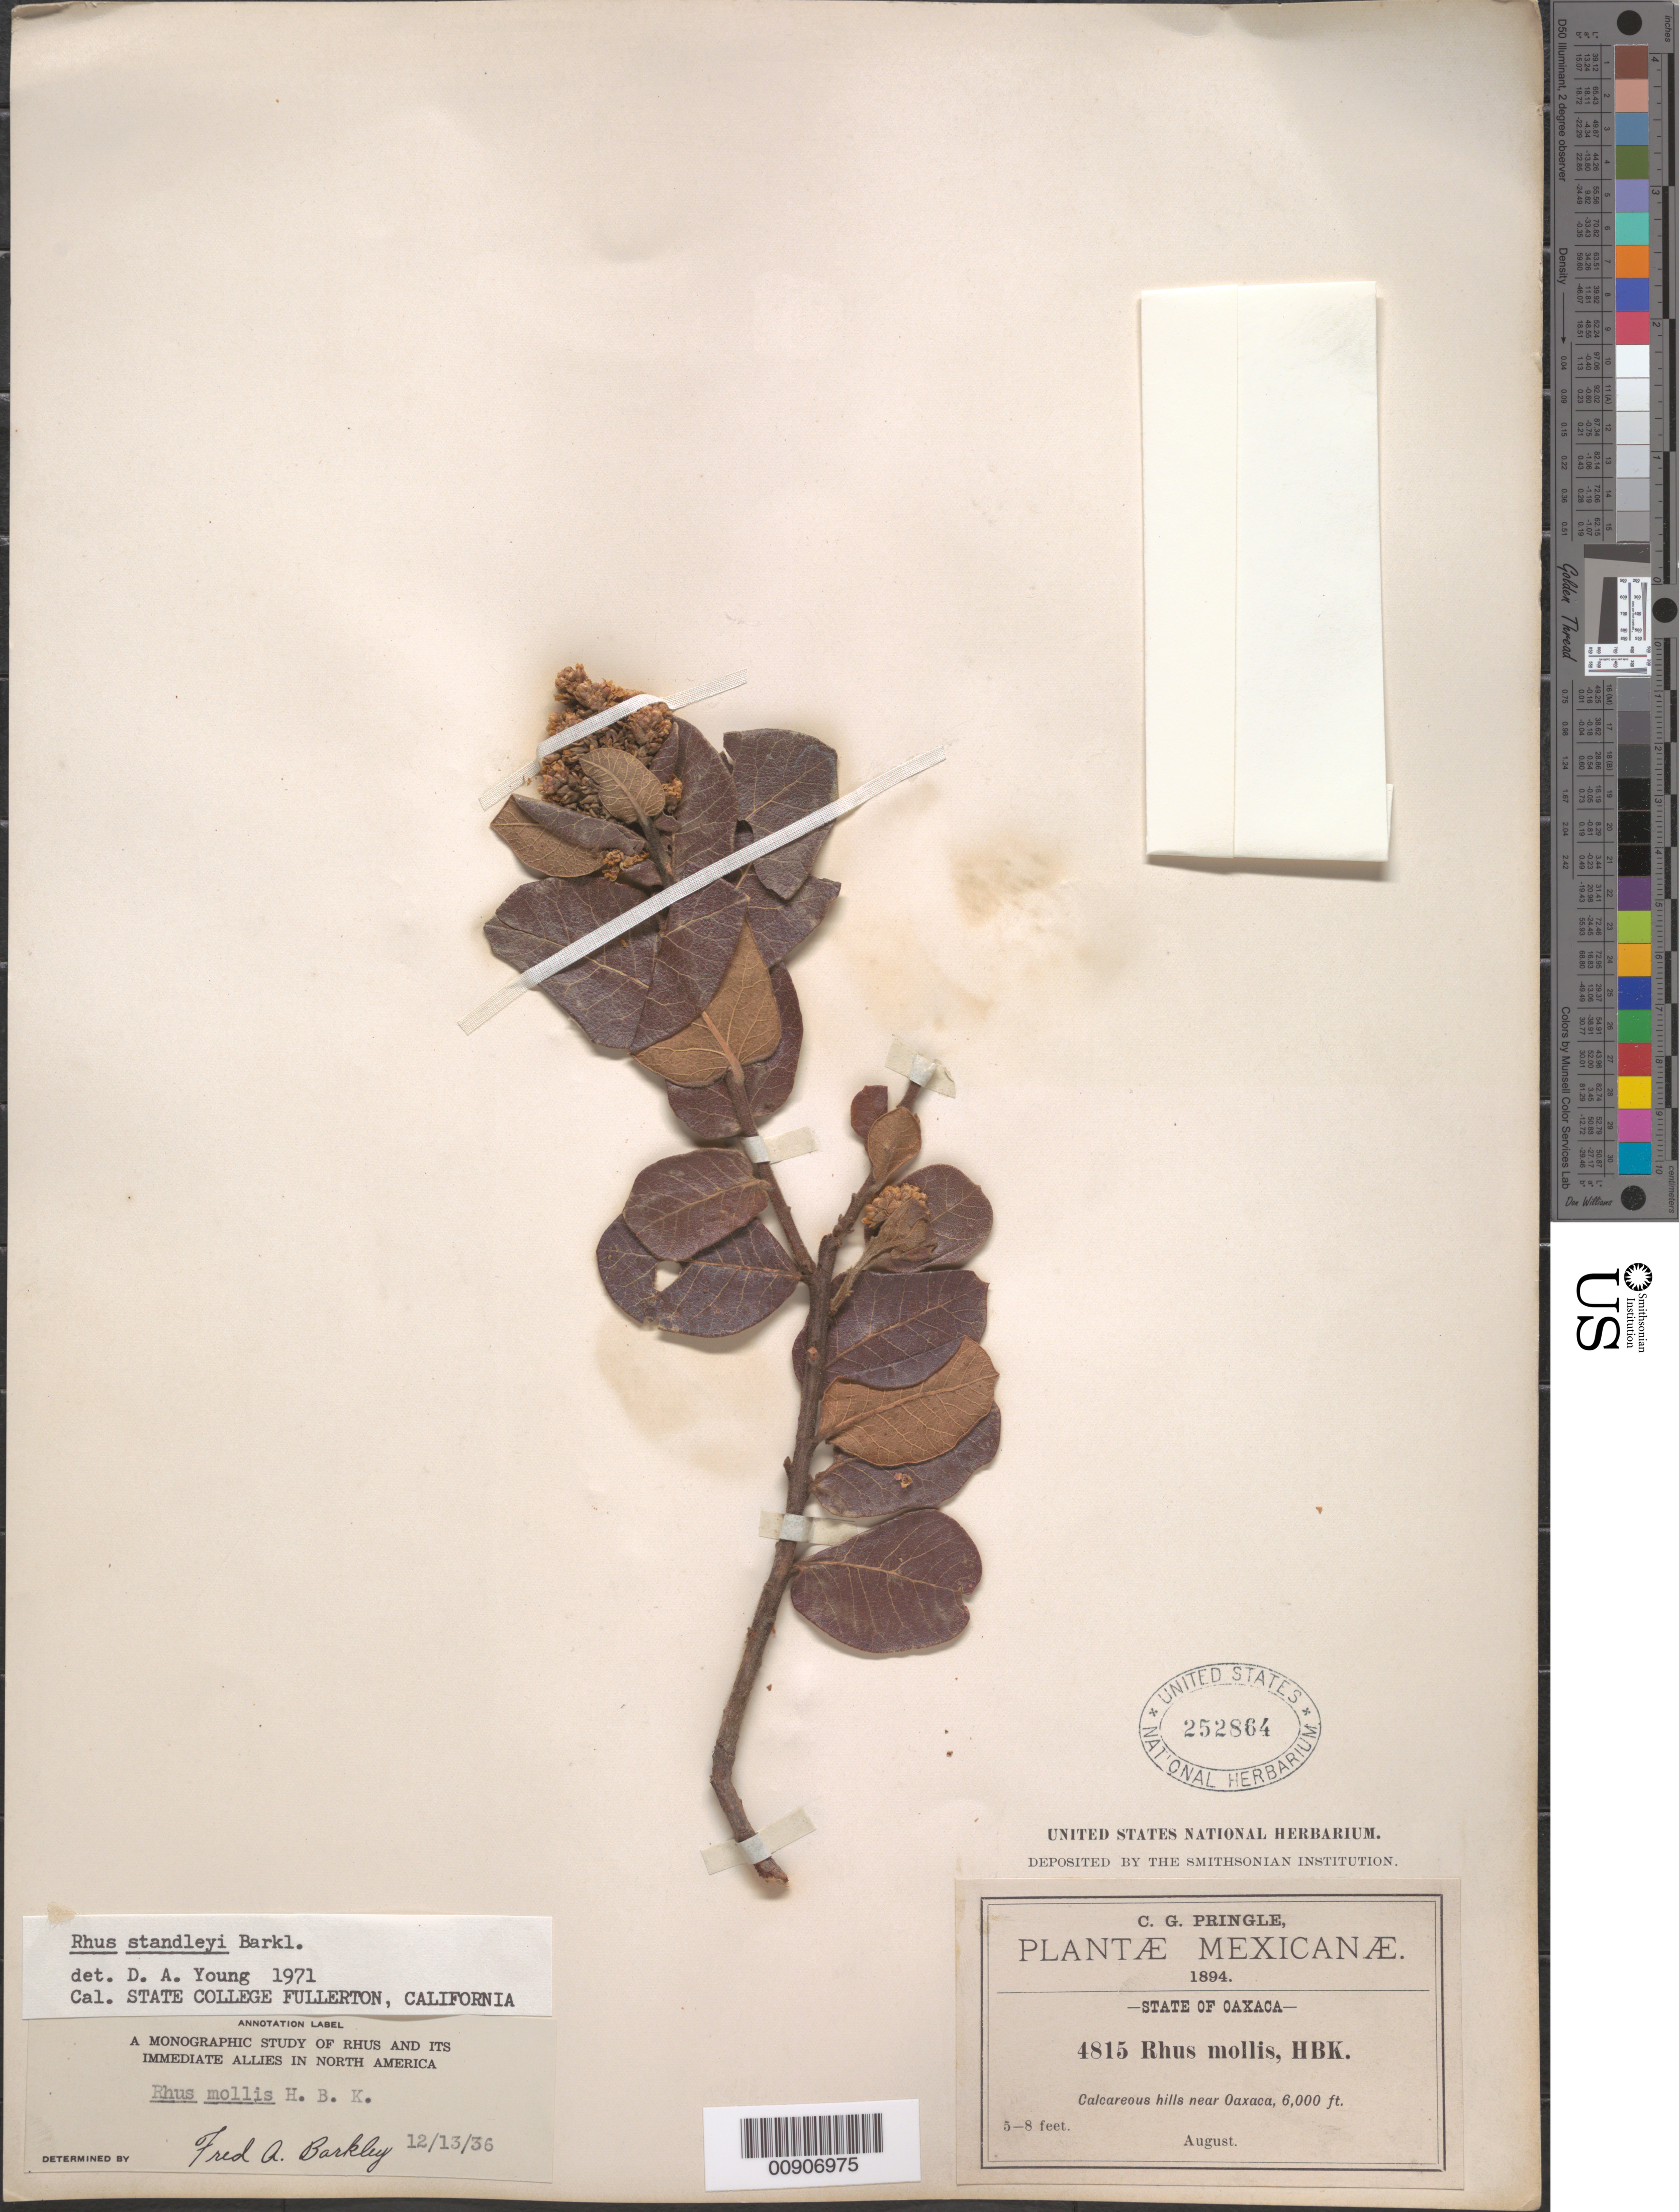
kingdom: Plantae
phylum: Tracheophyta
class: Magnoliopsida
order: Sapindales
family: Anacardiaceae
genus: Rhus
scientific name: Rhus standleyi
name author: F.A. Barkley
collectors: C. G. Pringle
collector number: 4815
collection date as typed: Aug 1894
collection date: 1894-08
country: Mexico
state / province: Oaxaca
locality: Near Oaxaca, State of Oaxaca.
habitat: Calcareous hills.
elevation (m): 1829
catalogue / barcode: US 252864